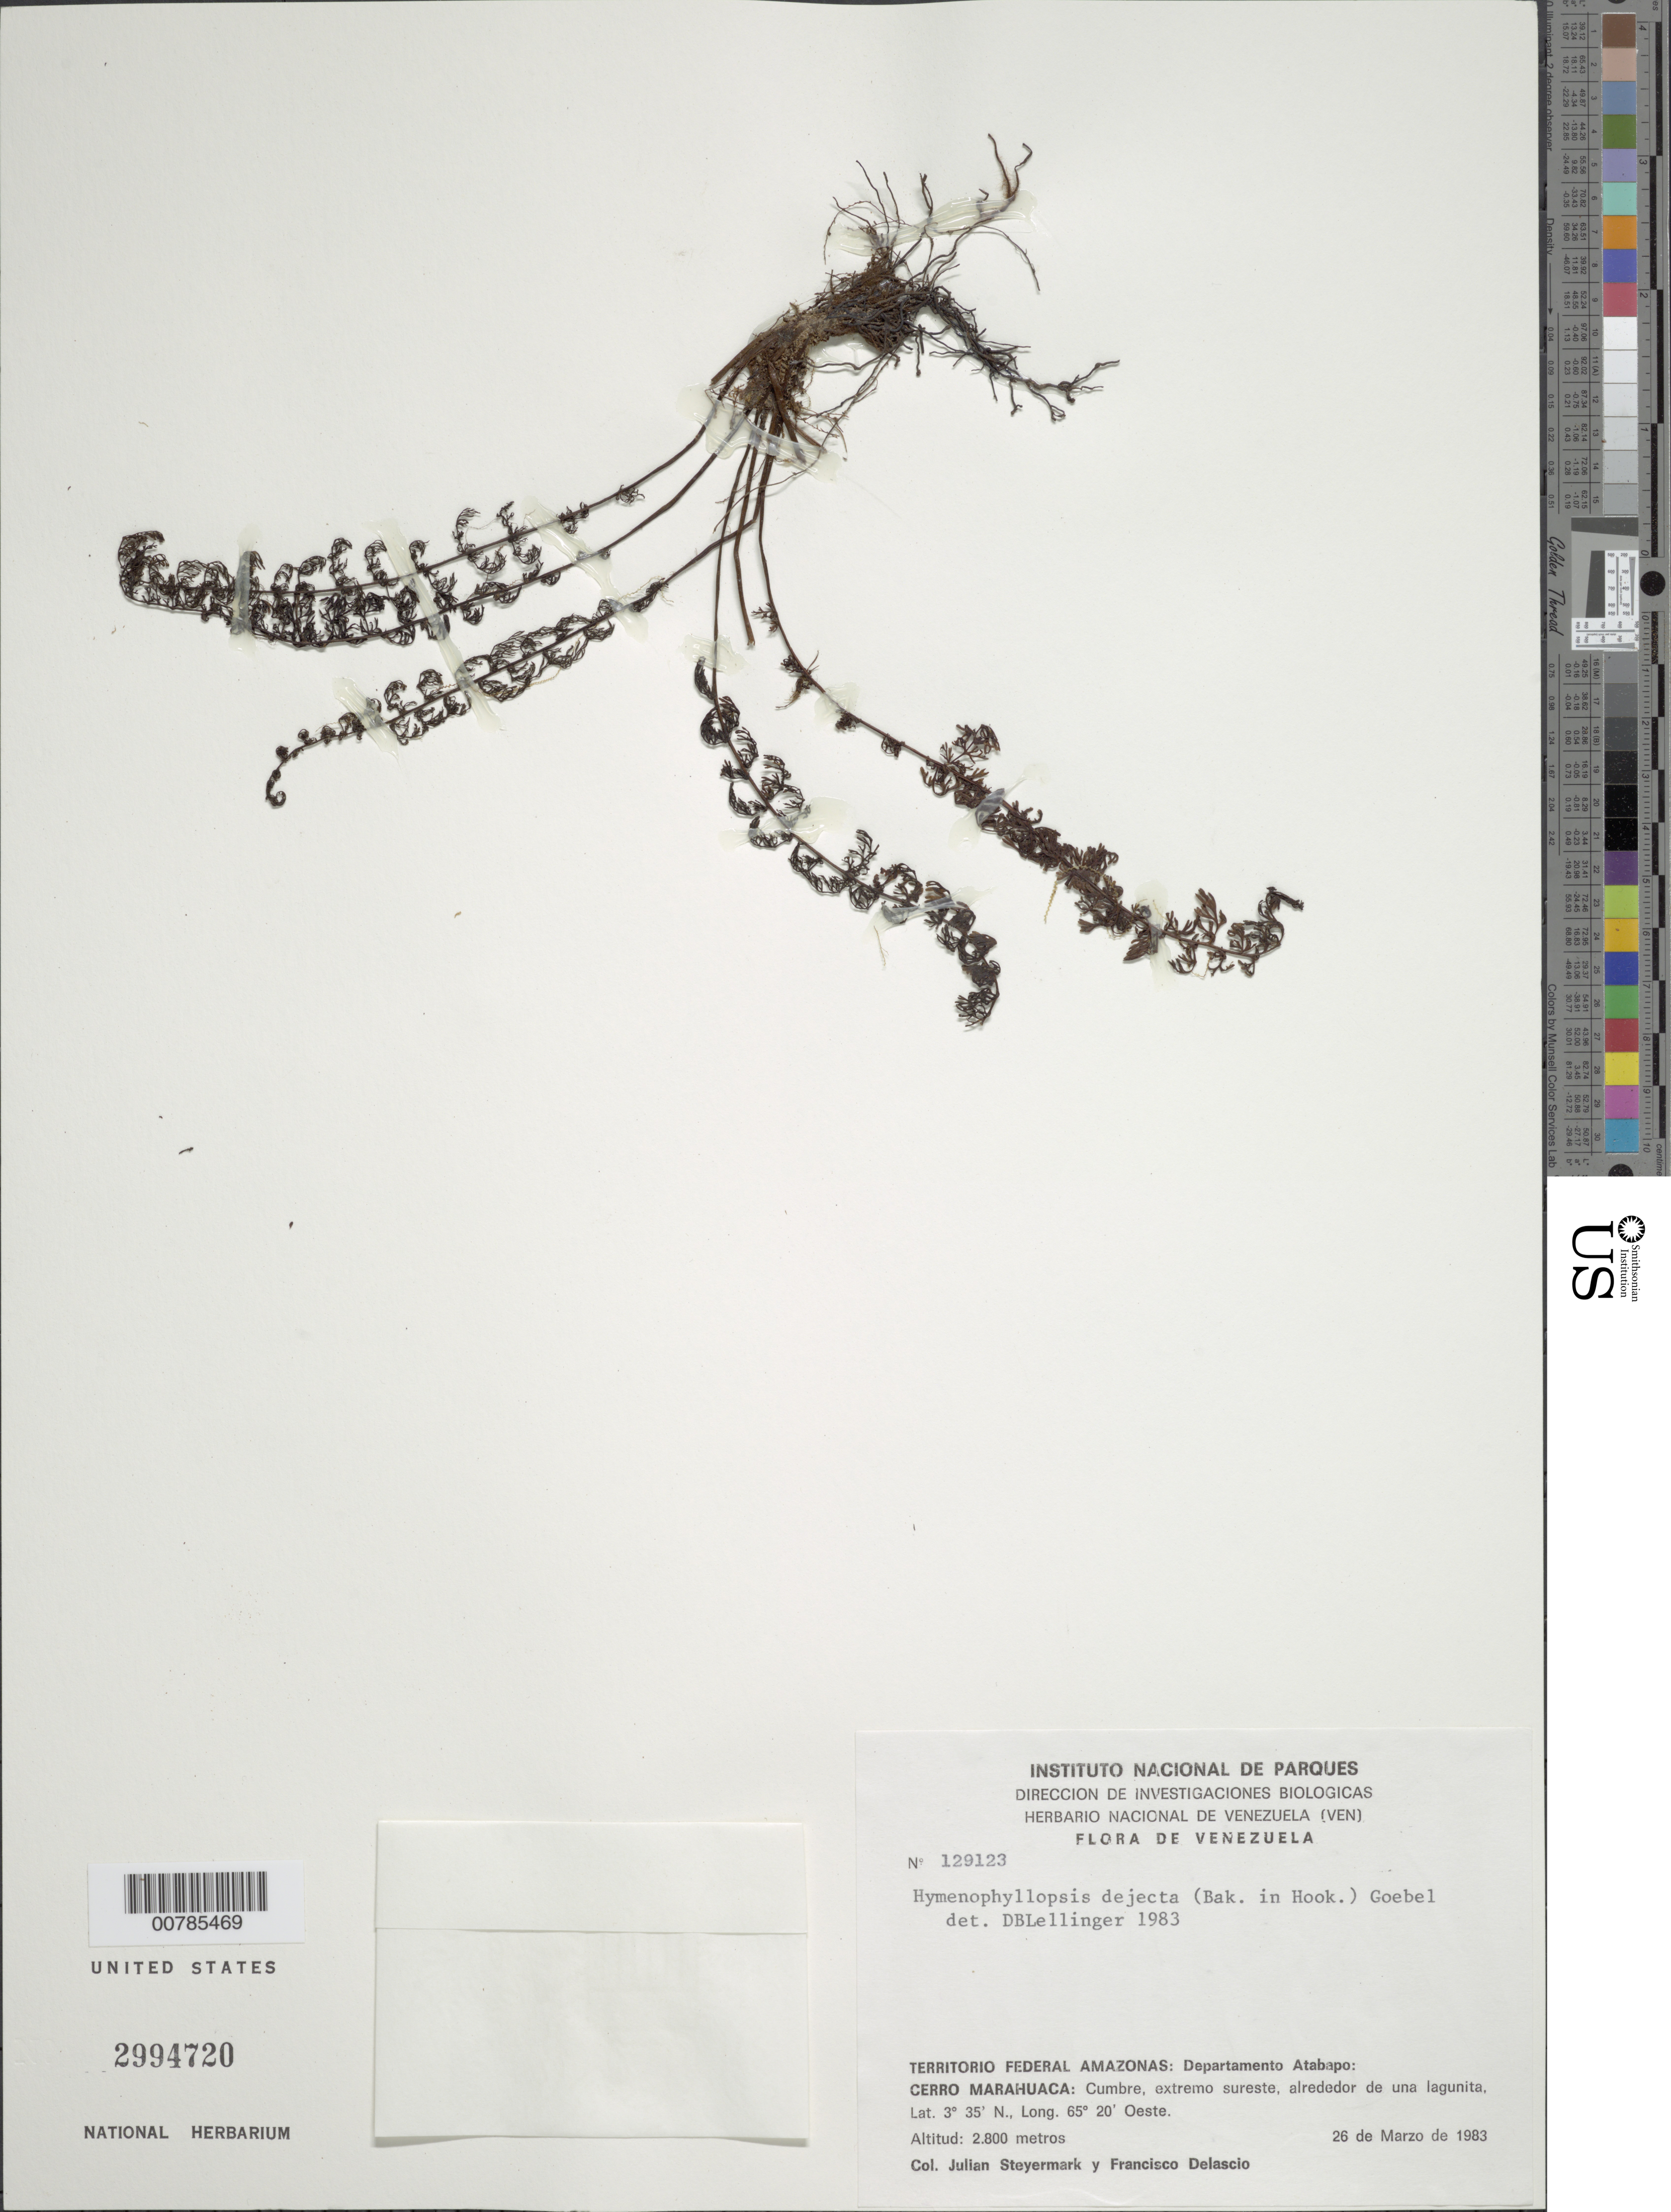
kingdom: Plantae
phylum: Tracheophyta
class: Polypodiopsida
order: Cyatheales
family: Cyatheaceae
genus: Cyathea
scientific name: Cyathea dejecta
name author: (Baker) Christenh.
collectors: J. Steyermark & F. Delascio C.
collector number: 129123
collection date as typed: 26-Mar-83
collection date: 1983-03-26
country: Venezuela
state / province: Amazonas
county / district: Atabapo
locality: Cerro Marahuaca: cumbre, extremo sureste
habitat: Alrededor de una lagunita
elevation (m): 2800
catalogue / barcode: US 2994720